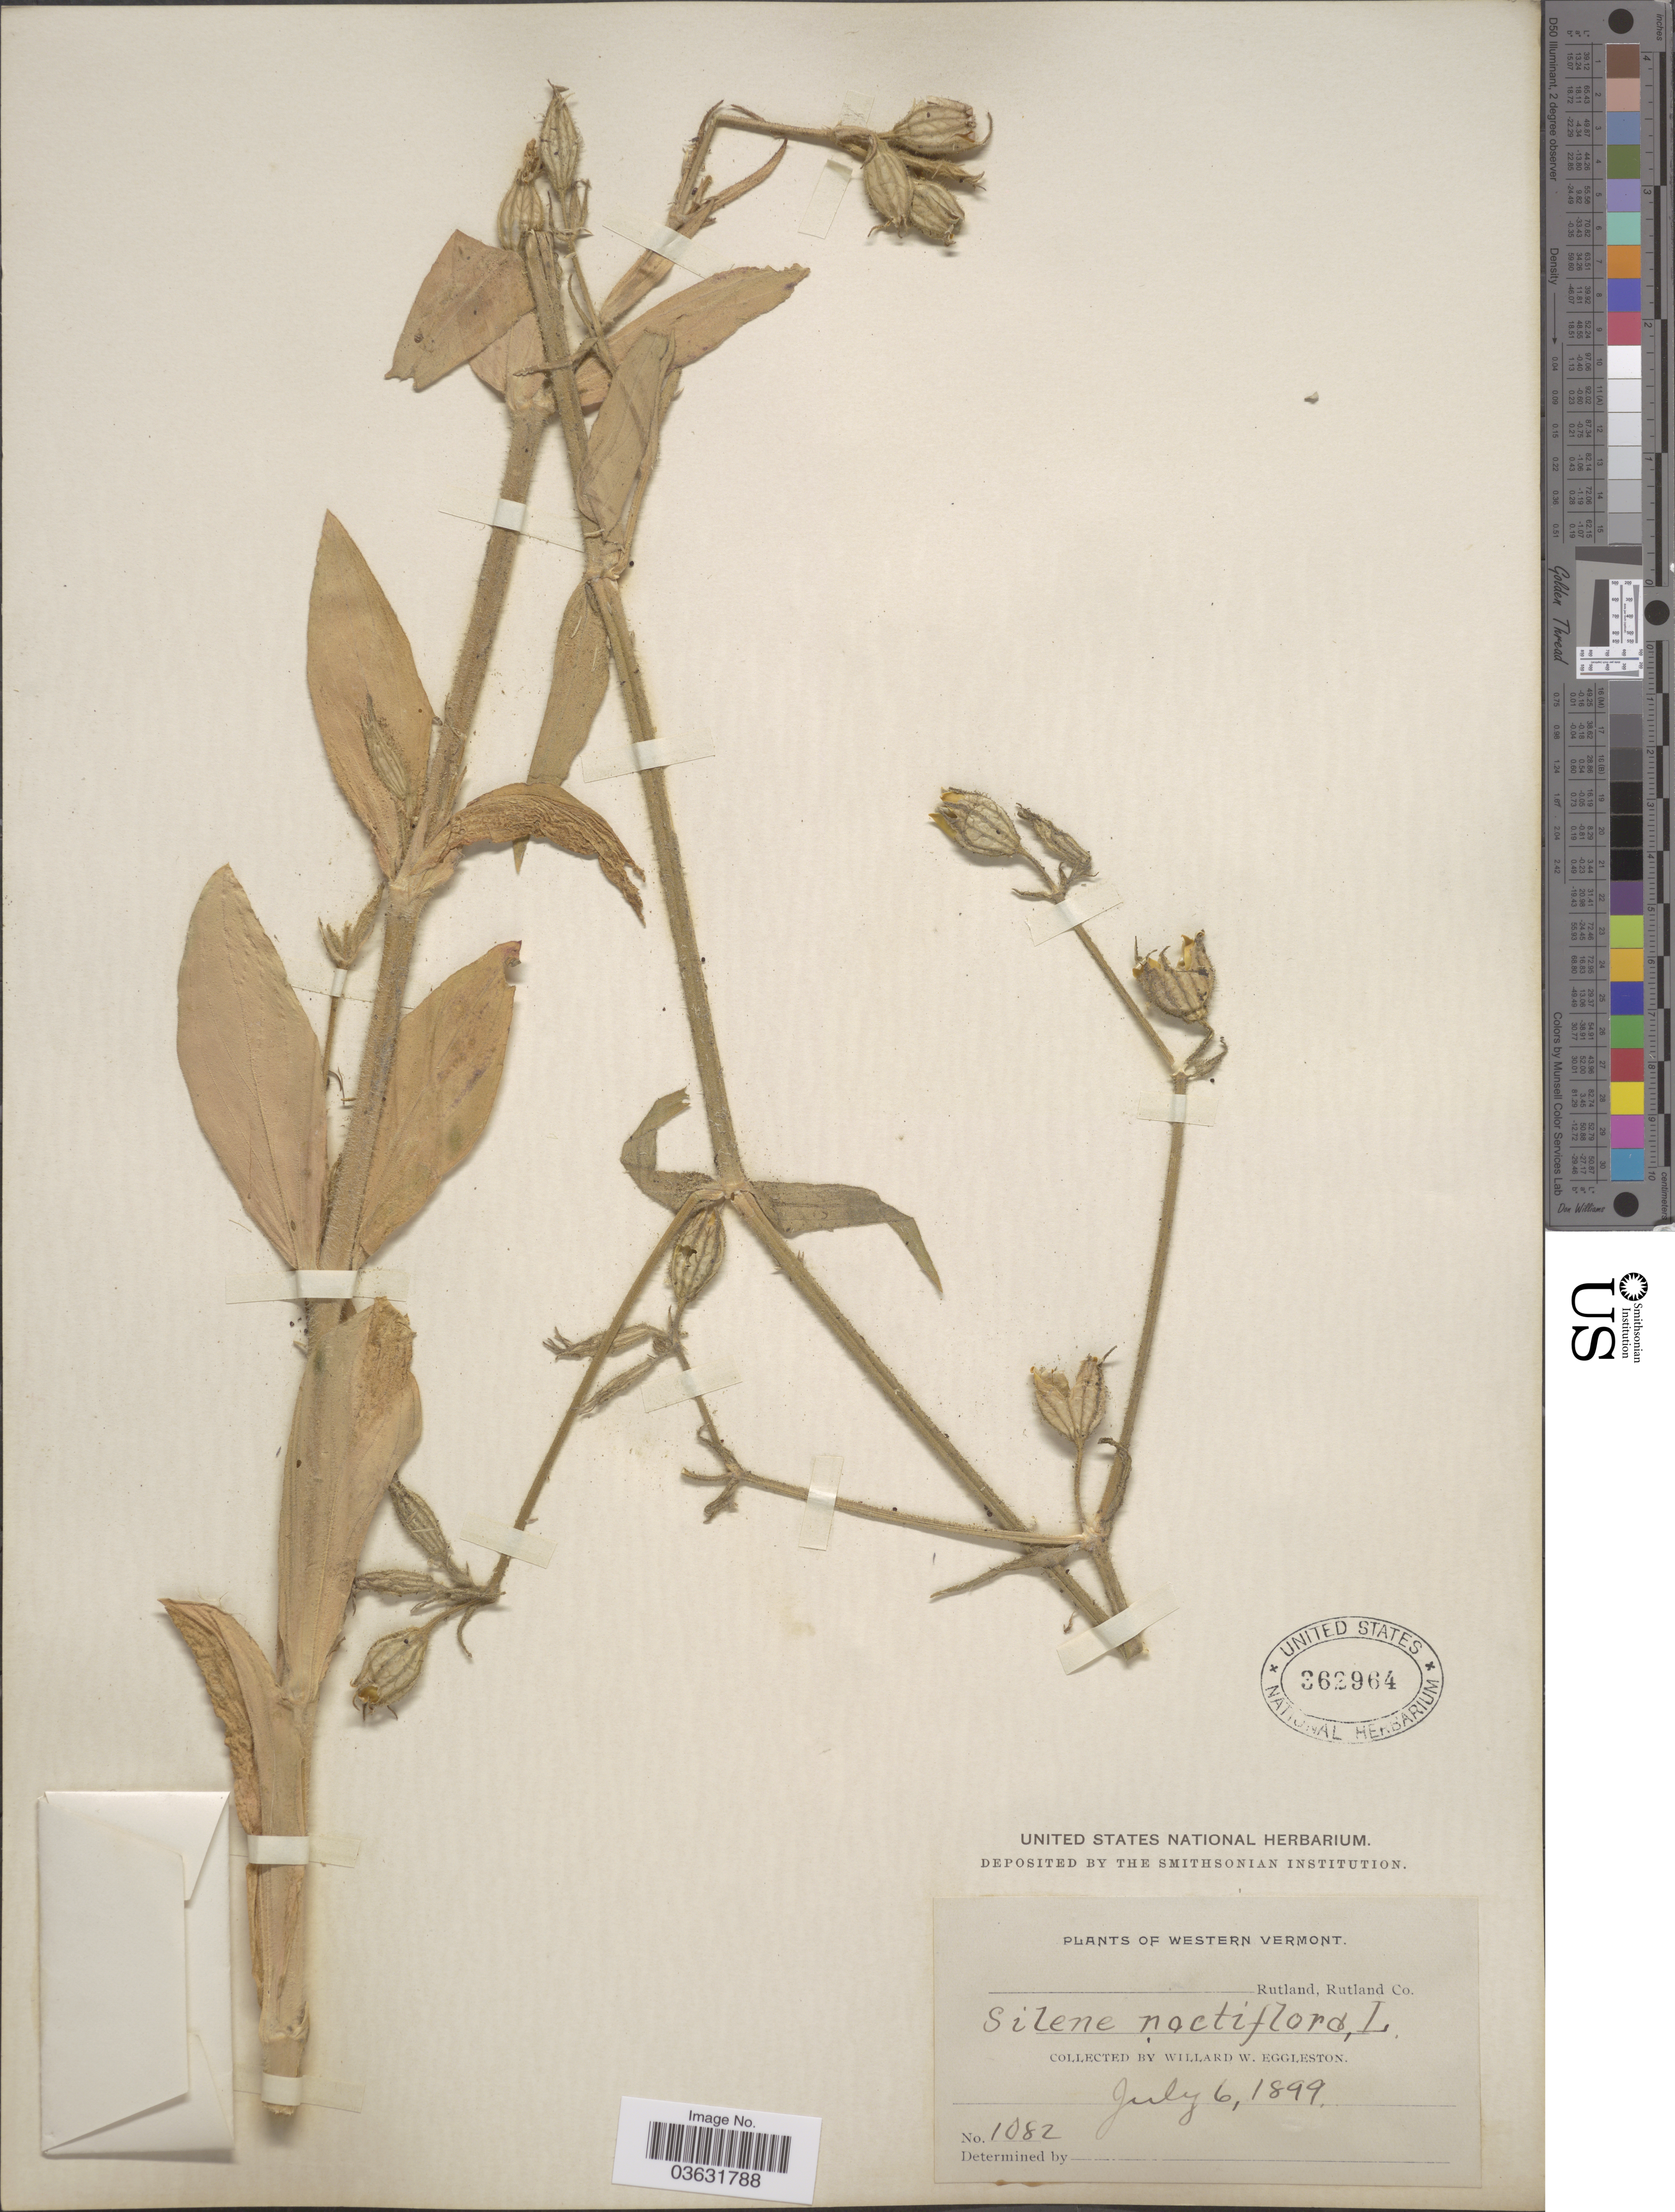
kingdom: Plantae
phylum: Tracheophyta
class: Magnoliopsida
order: Caryophyllales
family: Caryophyllaceae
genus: Silene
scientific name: Silene noctiflora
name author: L.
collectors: W. W. Eggleston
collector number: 1082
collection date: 1899-07-06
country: United States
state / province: Vermont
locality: Western Vermont. Rutland, Rutland Co.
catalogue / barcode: US 362964